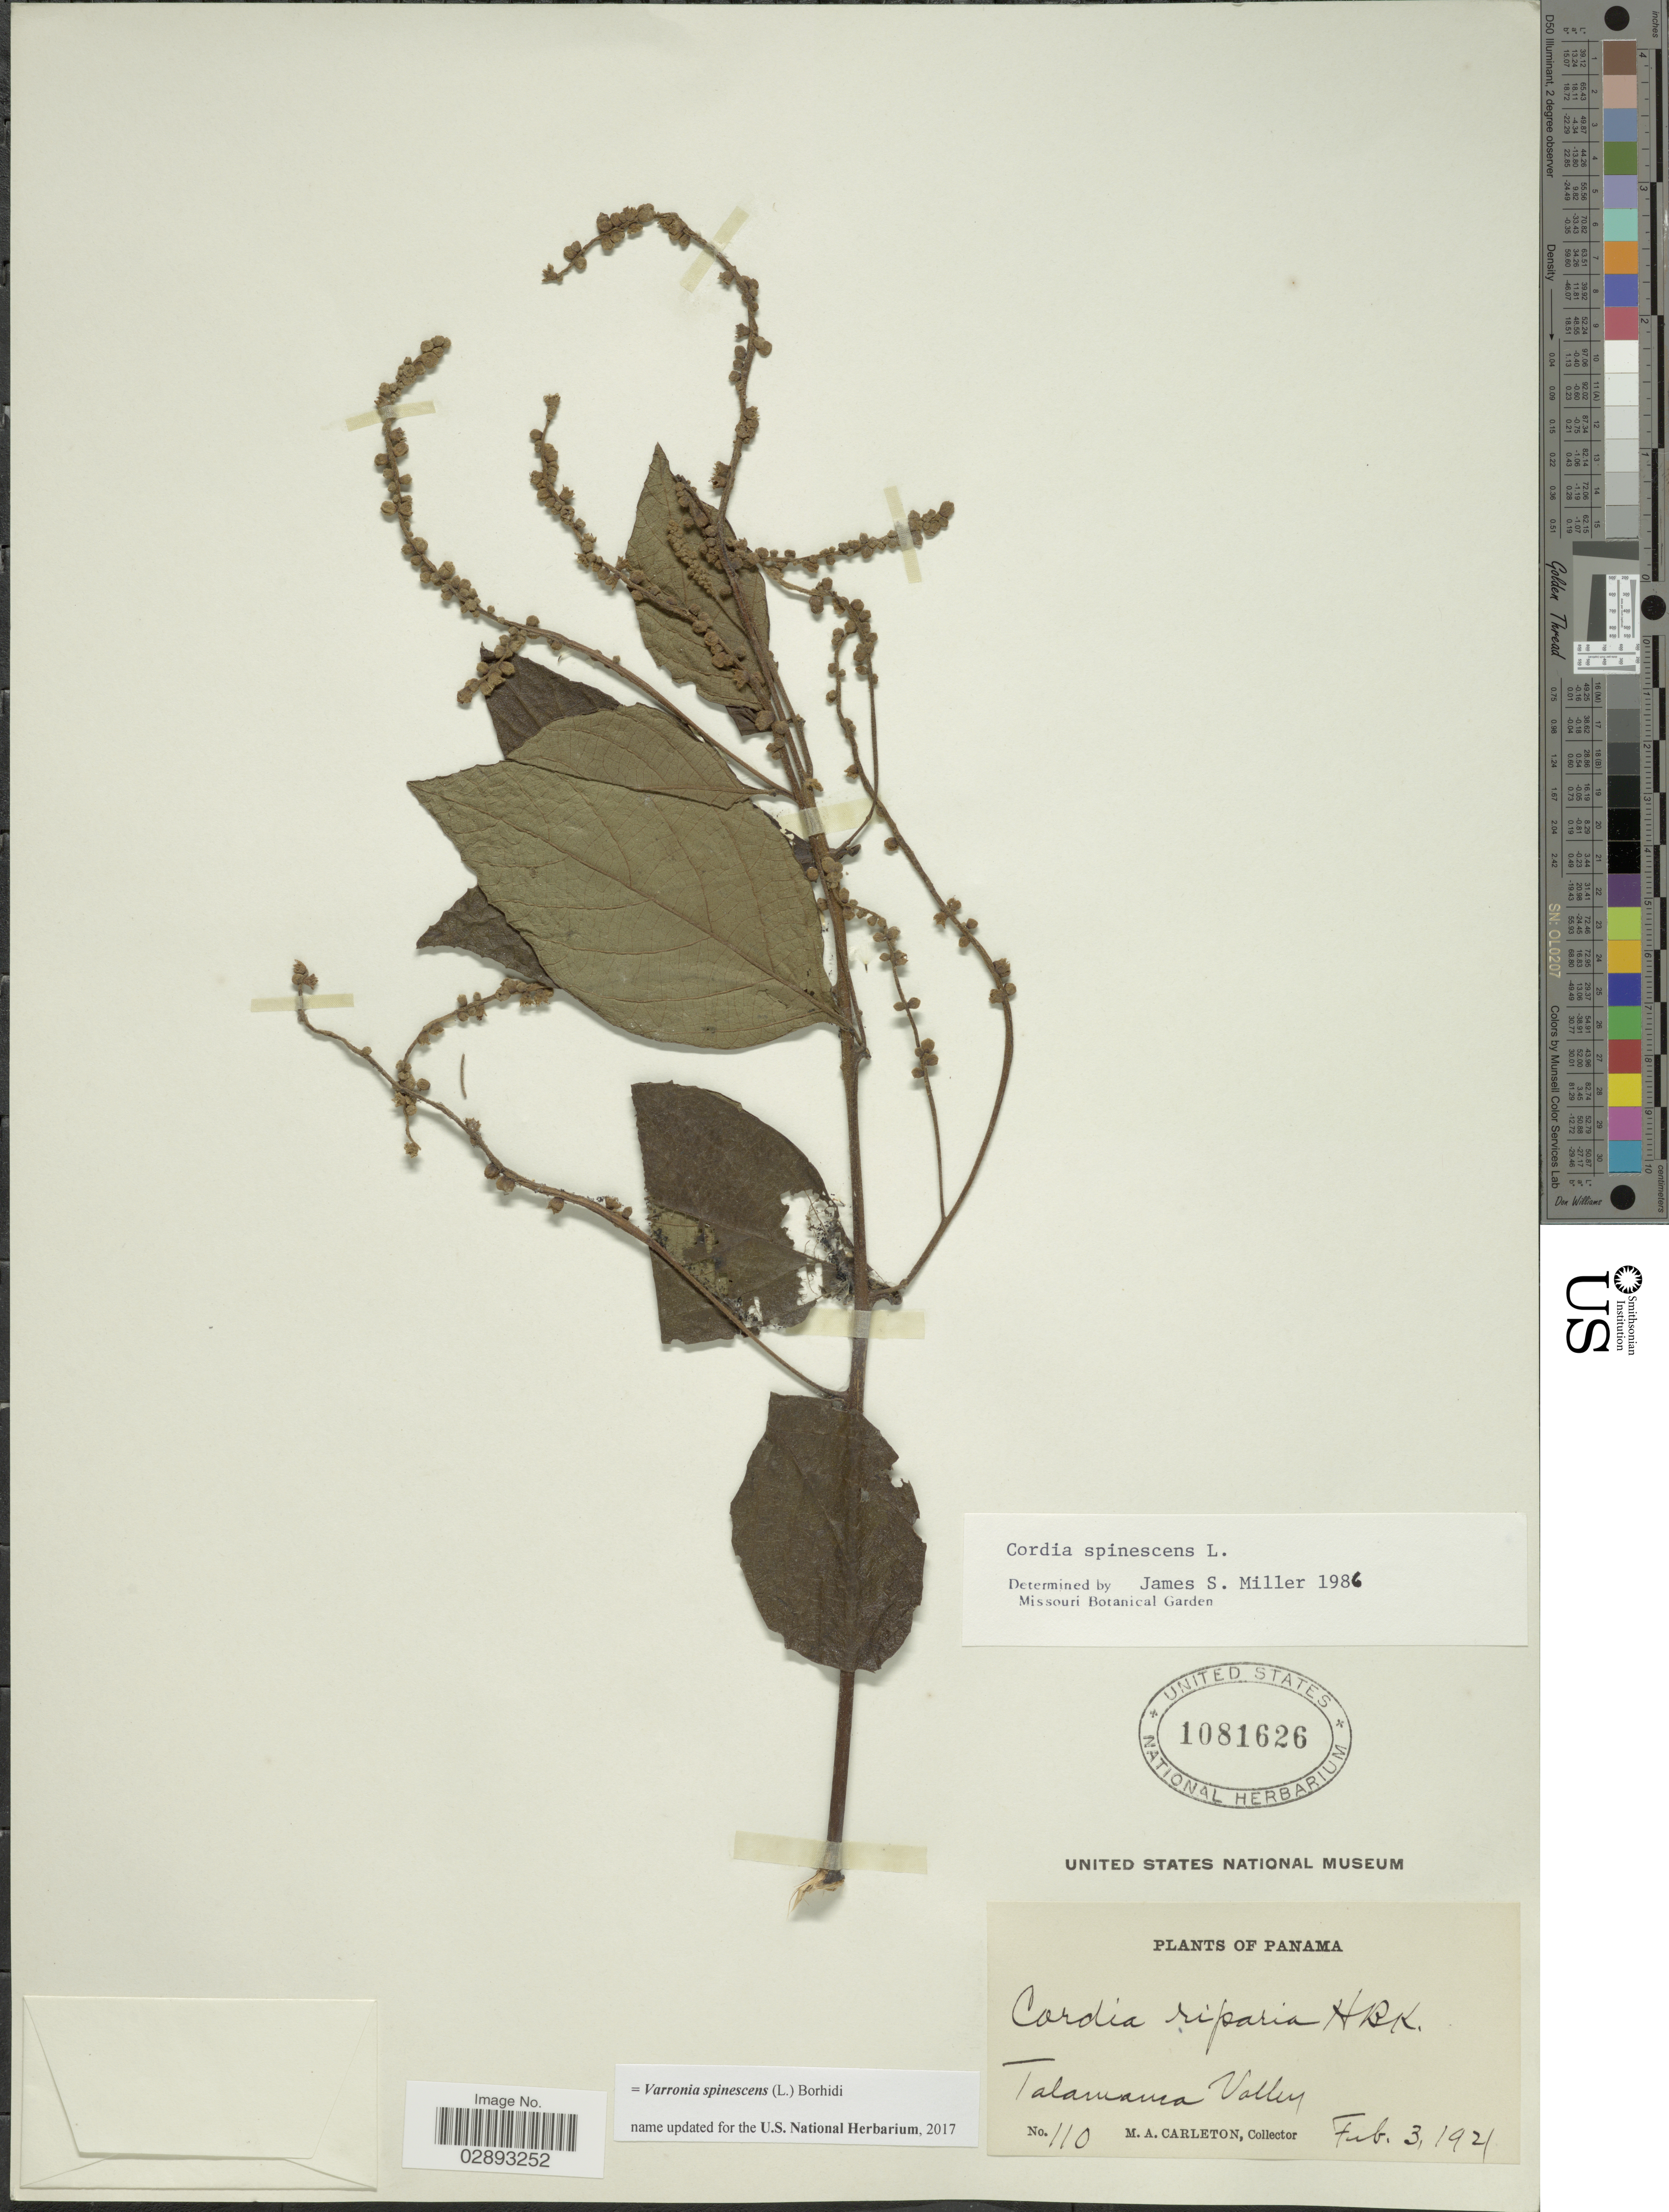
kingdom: Plantae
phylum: Tracheophyta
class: Magnoliopsida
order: Boraginales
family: Cordiaceae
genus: Varronia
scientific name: Varronia spinescens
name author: (L.) Borhidi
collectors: M. A. Carleton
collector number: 110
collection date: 1921-02-03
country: Panama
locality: Talamama Valley.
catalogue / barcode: US 1081626